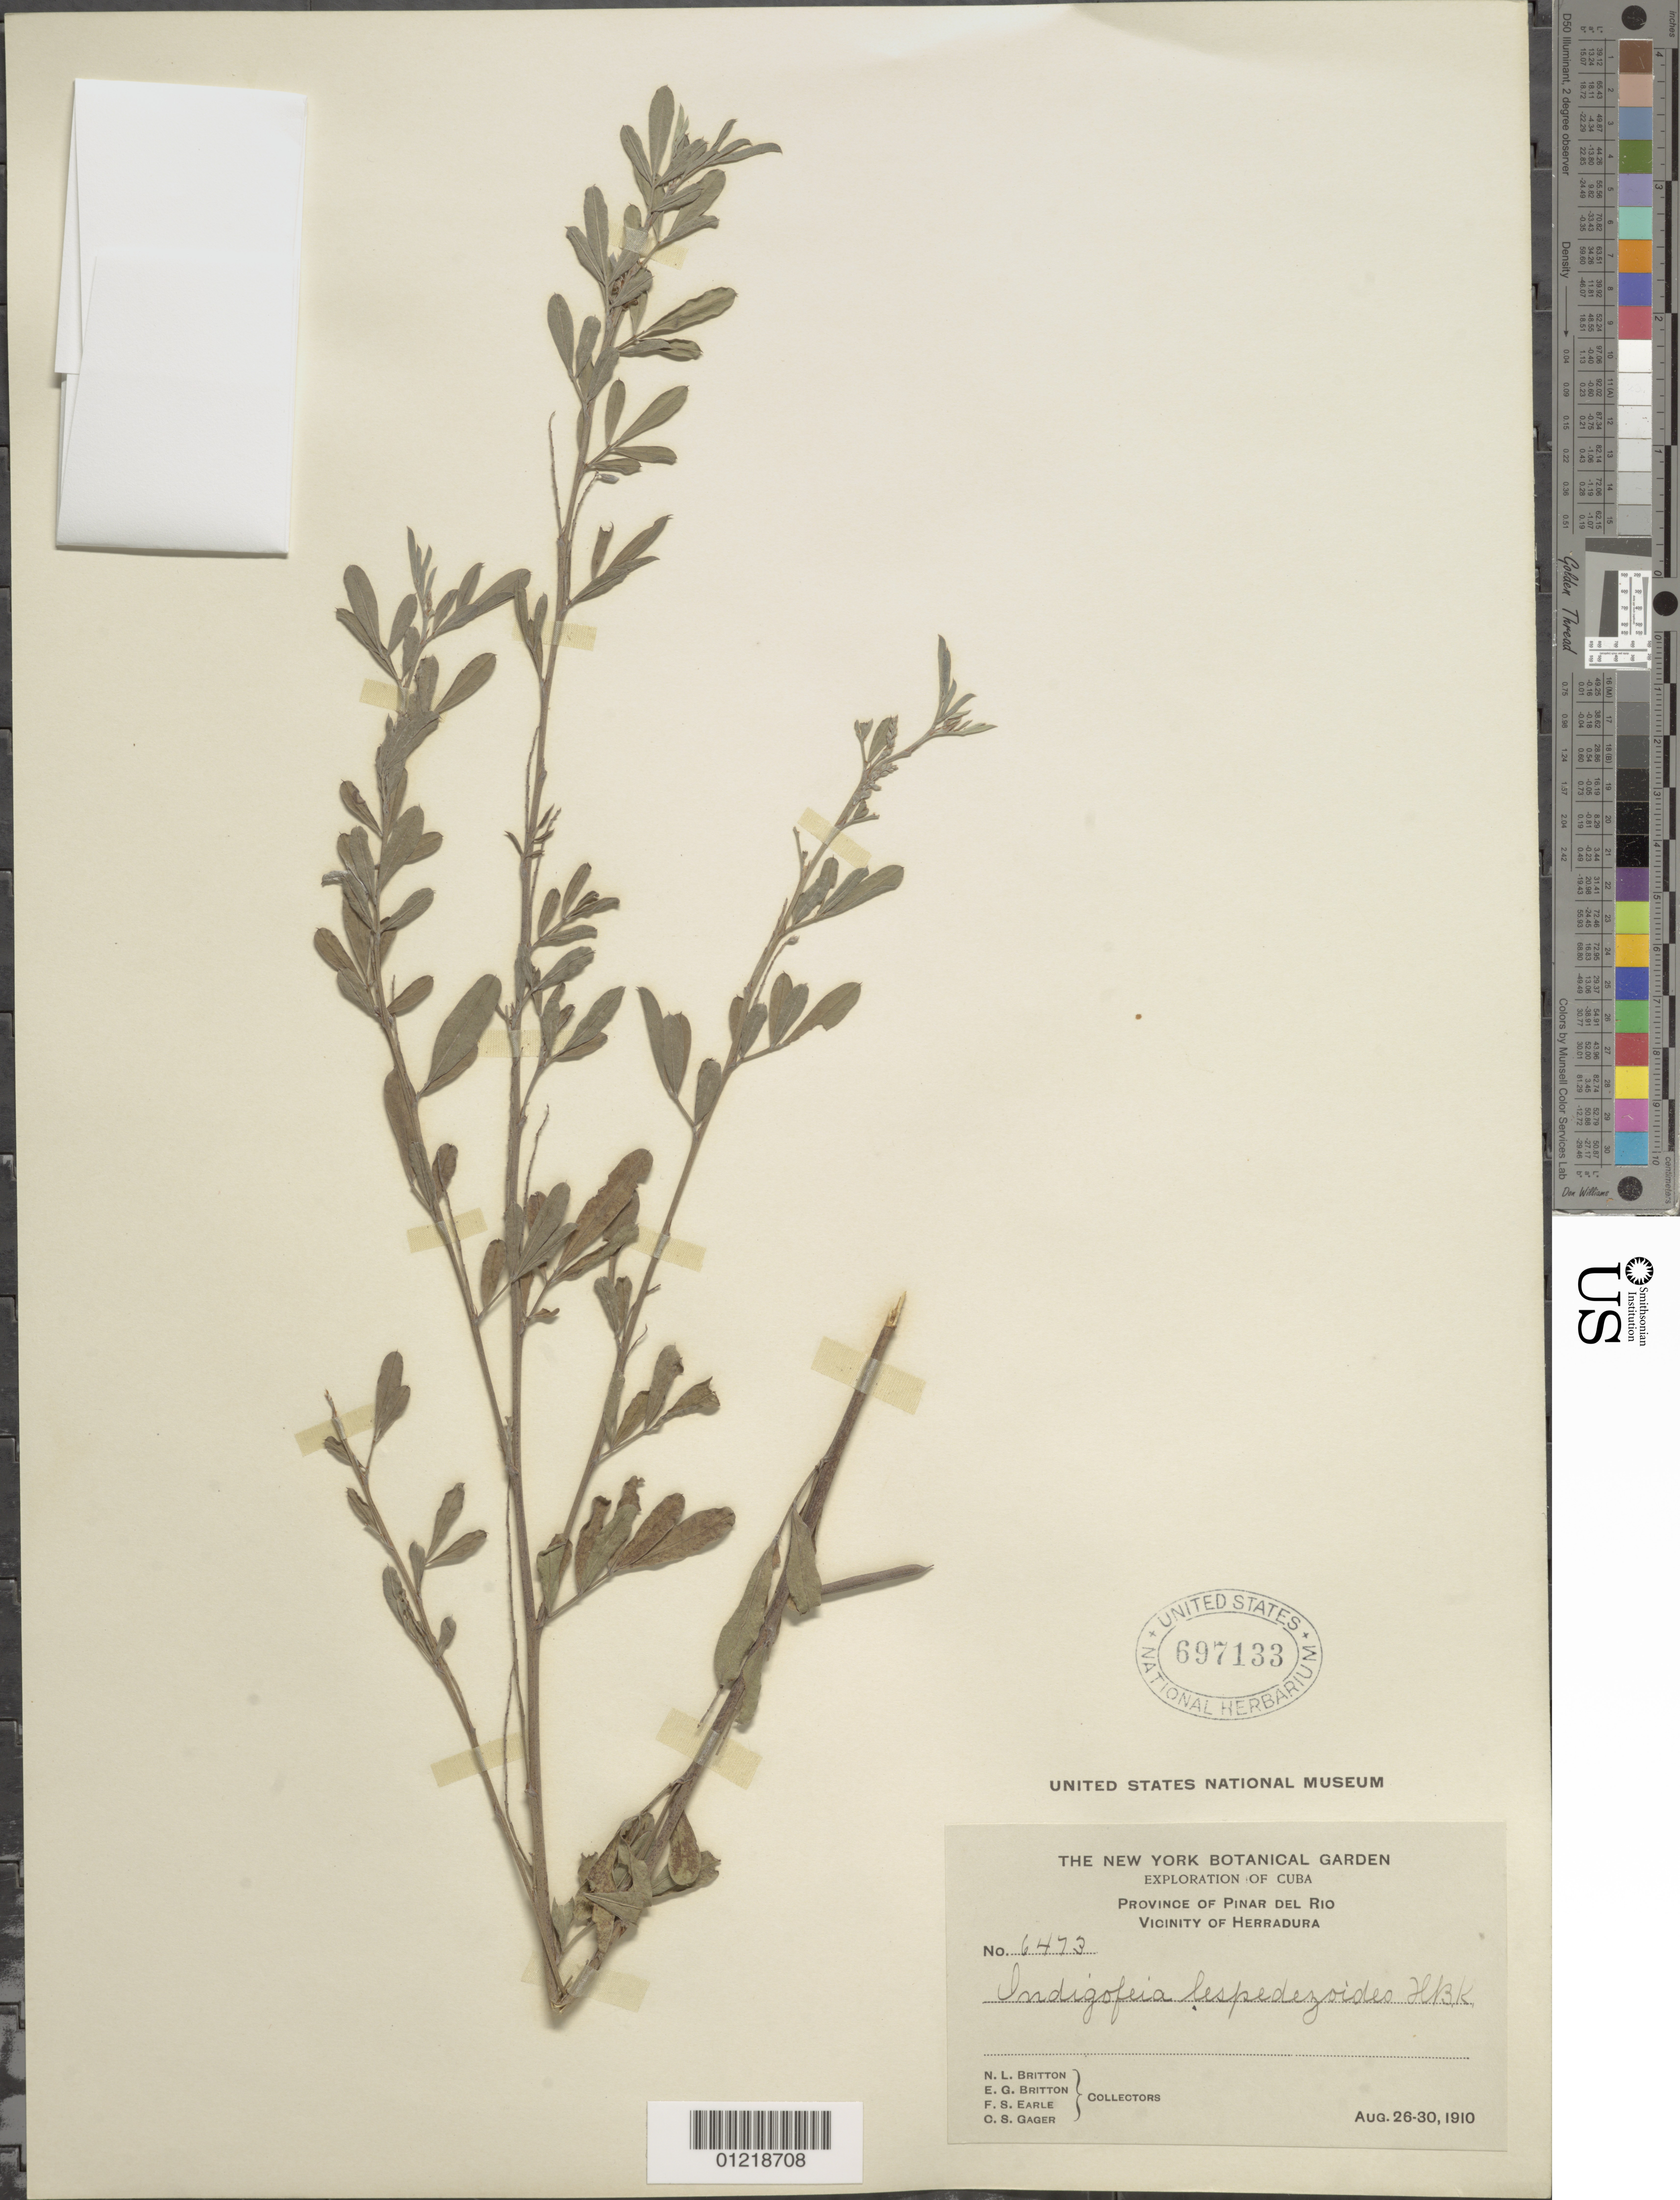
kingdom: Plantae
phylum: Tracheophyta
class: Magnoliopsida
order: Fabales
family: Fabaceae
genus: Indigofera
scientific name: Indigofera lespedezioides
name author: Kunth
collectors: N. Britton, E. G. Britton, F. S. Earle & C. Gager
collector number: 6473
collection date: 1910-08-26/1910-08-30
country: Cuba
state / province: Pinar del Río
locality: Herradura.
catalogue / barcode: US 697133